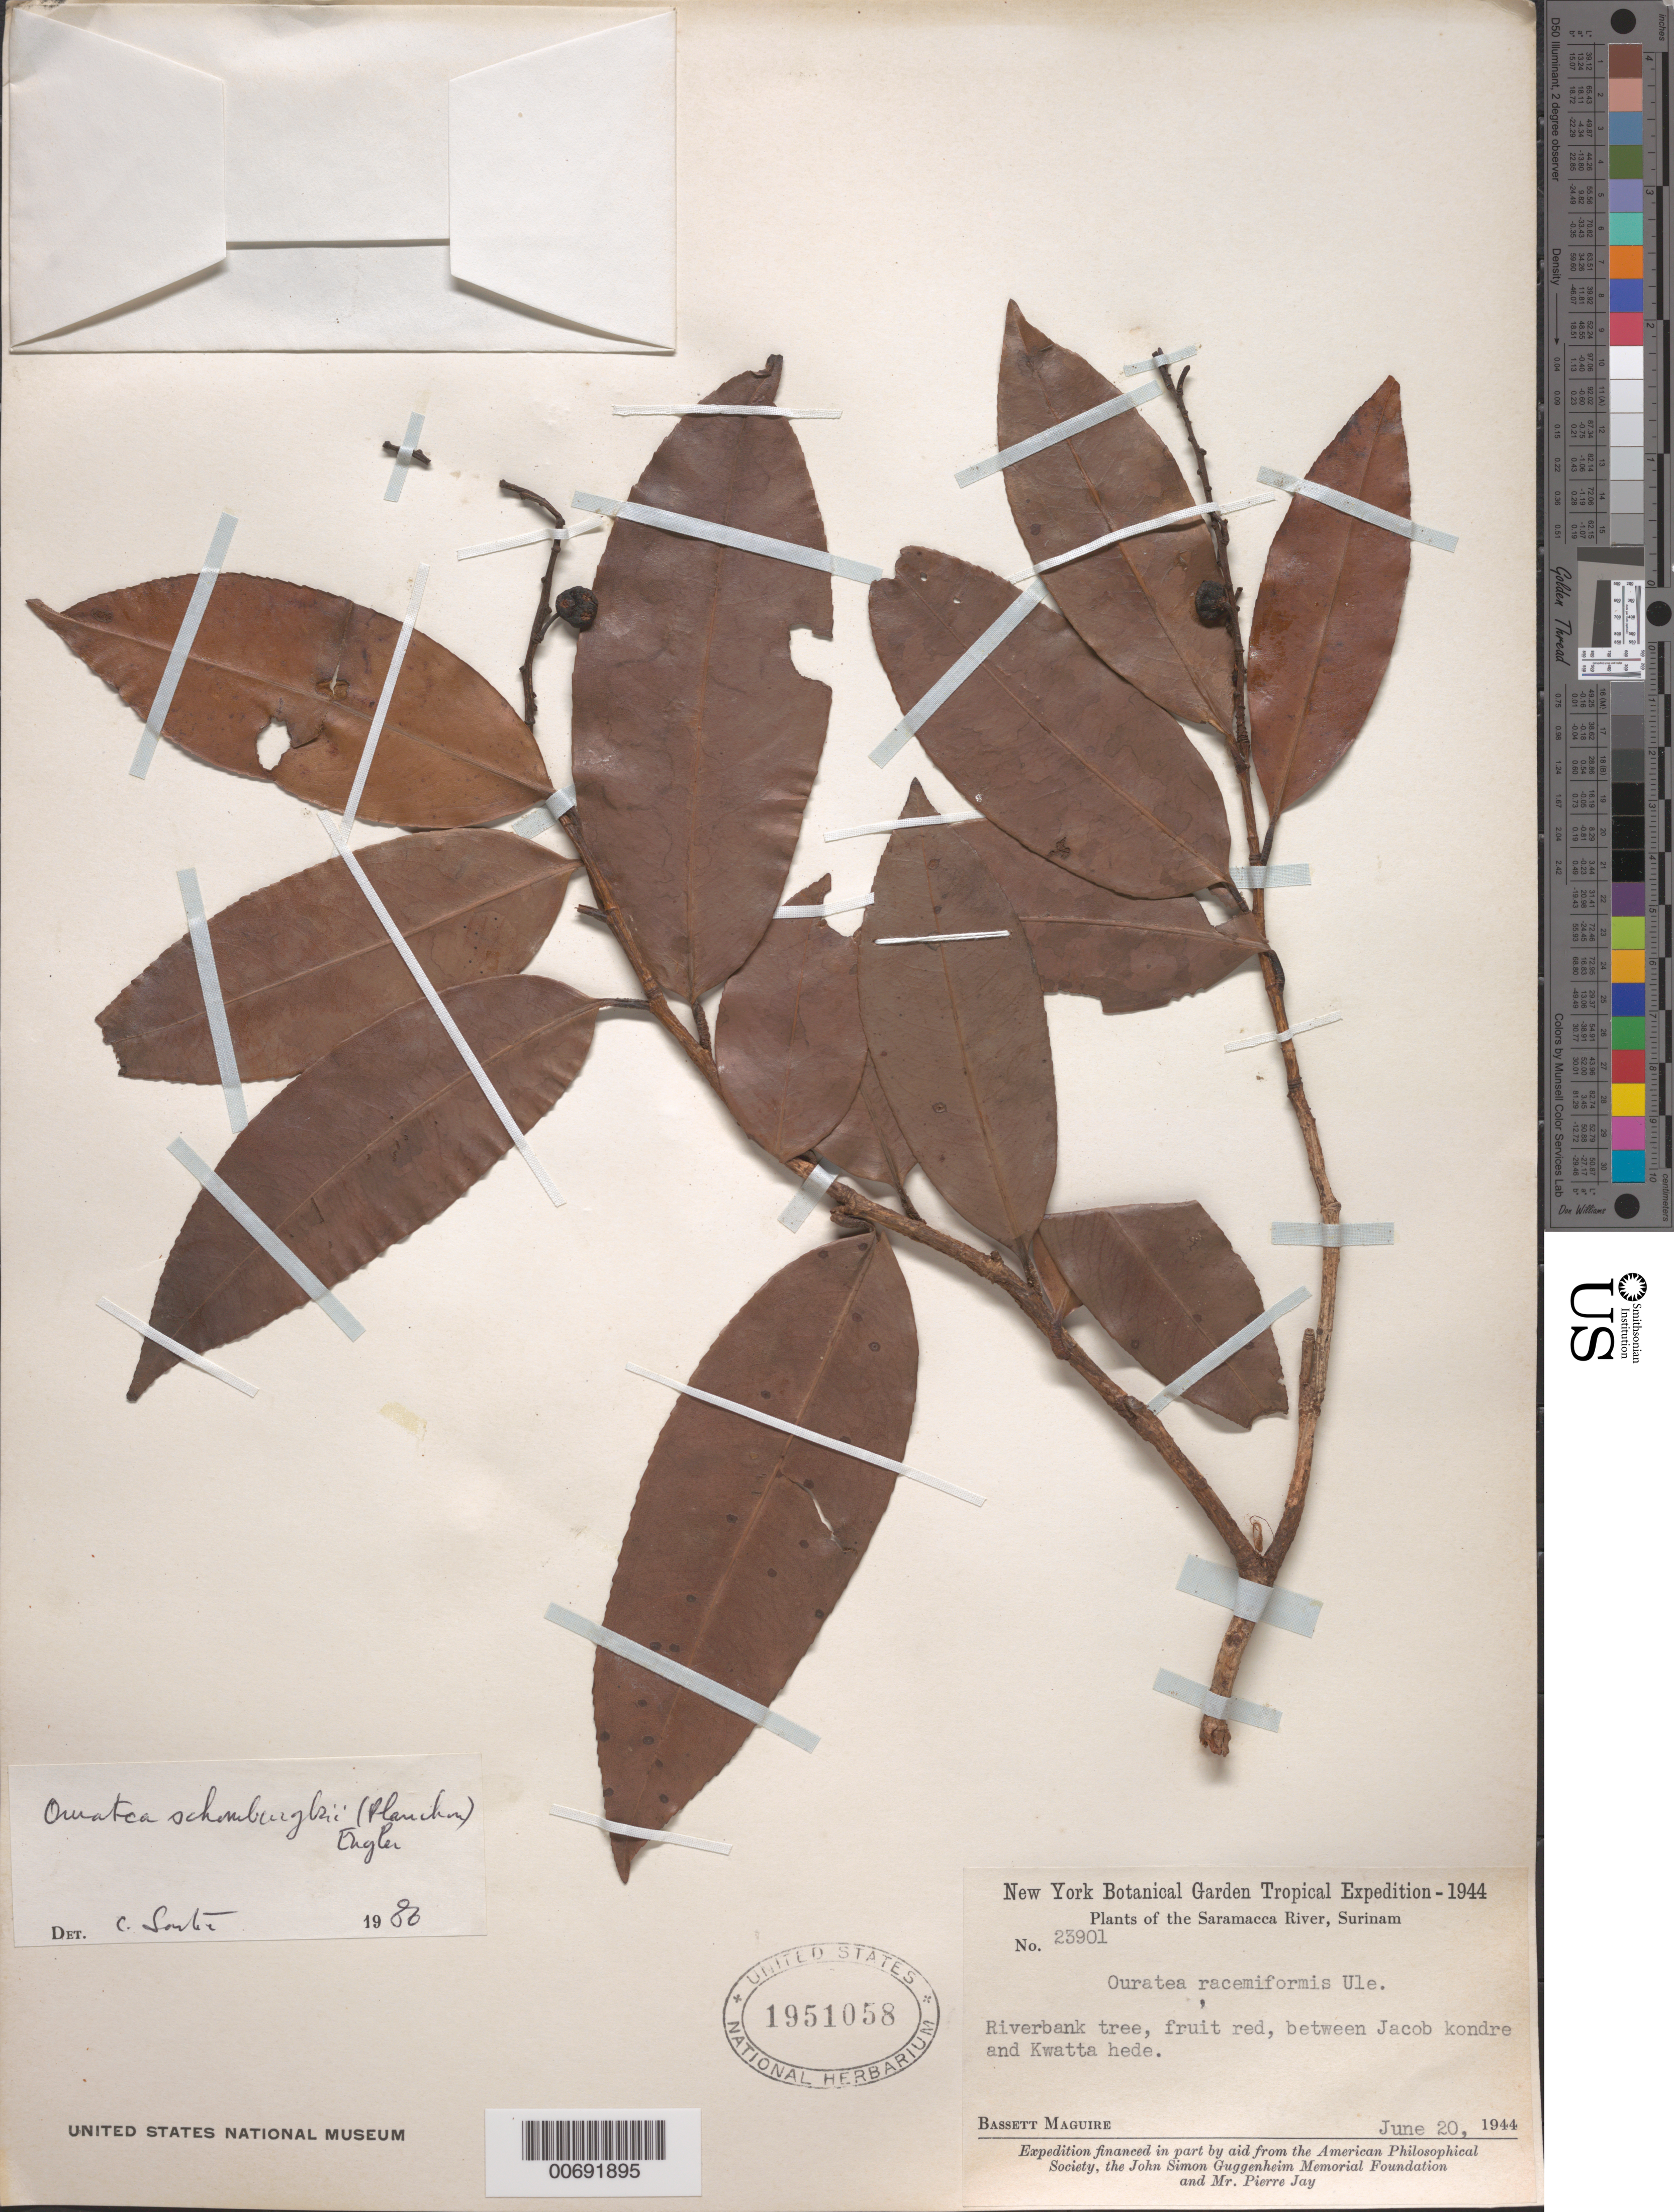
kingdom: Plantae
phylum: Tracheophyta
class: Magnoliopsida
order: Malpighiales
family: Ochnaceae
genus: Ouratea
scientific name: Ouratea schomburgkii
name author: (Planch.) Engl.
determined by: Sastre, C. H. L.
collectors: B. Maguire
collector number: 23901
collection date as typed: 20-Jun-44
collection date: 1944-06-20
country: Suriname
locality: Saramacca River, betw. Jacob Kondre and Kwatta hede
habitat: Riverbank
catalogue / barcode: US 1951058